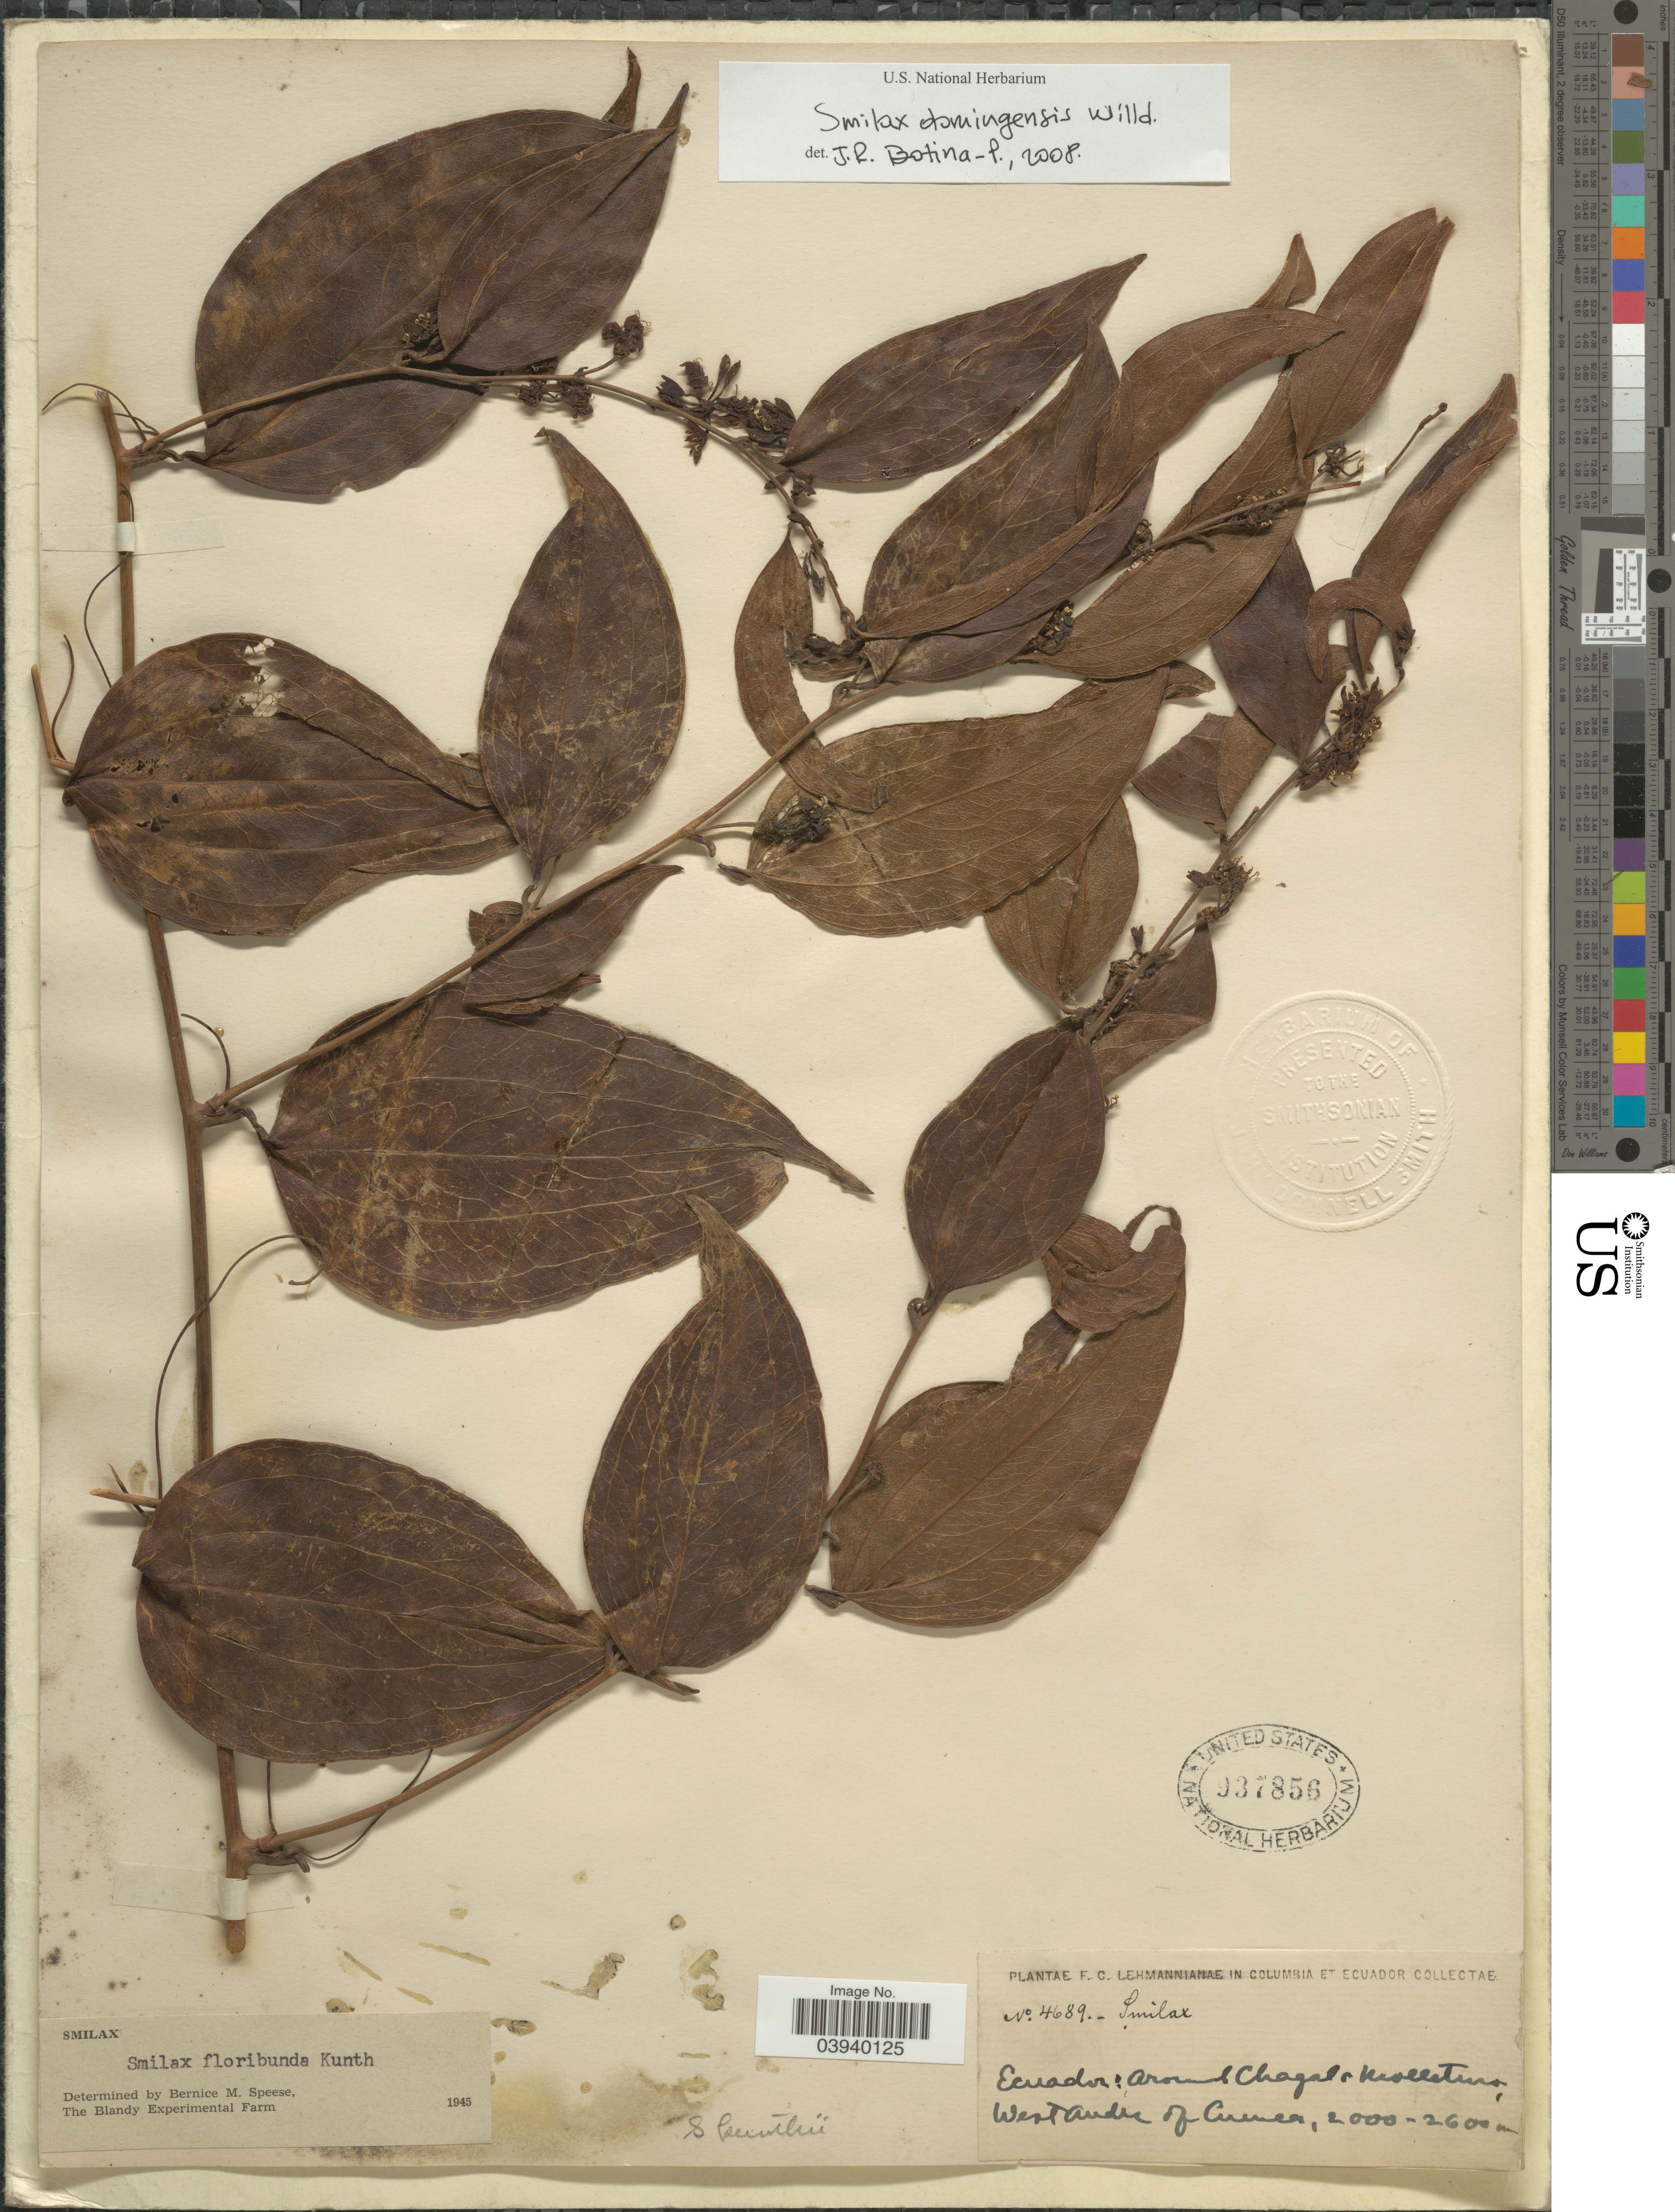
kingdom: Plantae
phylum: Tracheophyta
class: Liliopsida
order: Liliales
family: Smilacaceae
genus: Smilax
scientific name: Smilax domingensis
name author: Willd.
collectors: F. C. Lehmann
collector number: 4689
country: Ecuador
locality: Around Chagal, Molleturo, West Andes of Cuenca.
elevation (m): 2000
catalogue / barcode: US 937856